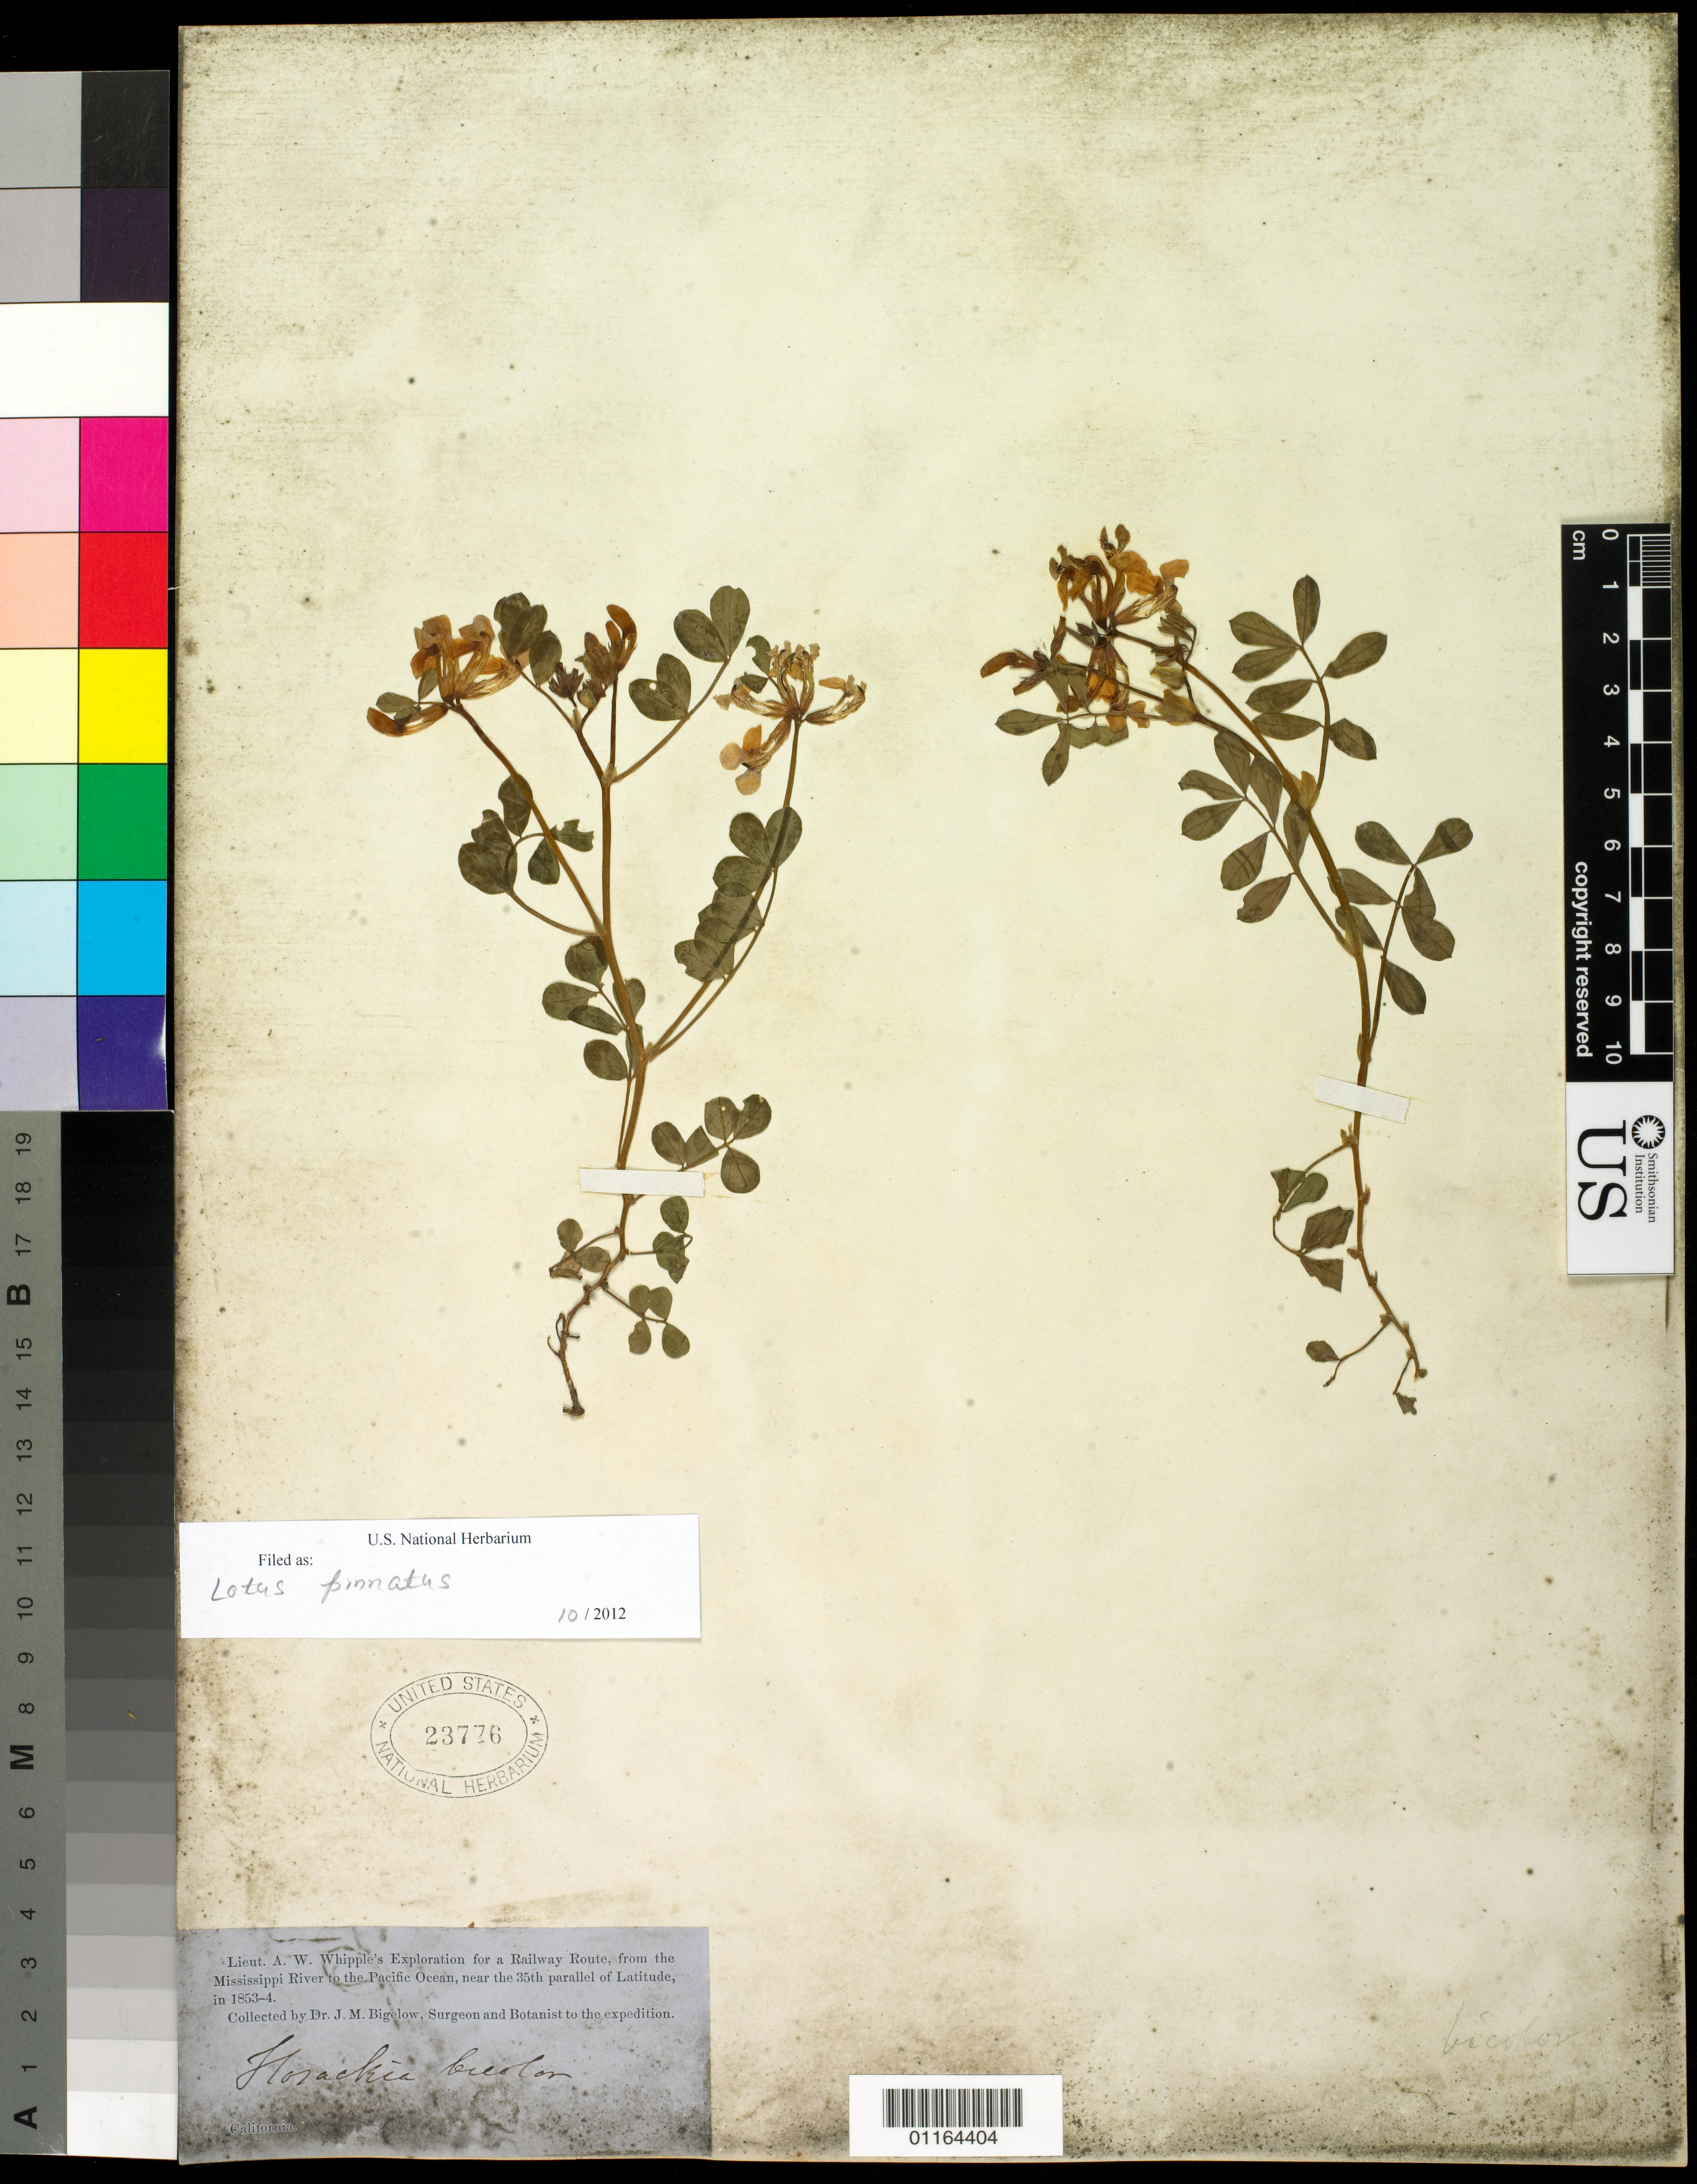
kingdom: Plantae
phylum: Tracheophyta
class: Magnoliopsida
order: Fabales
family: Fabaceae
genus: Hosackia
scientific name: Hosackia pinnata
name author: (Hook.) Abrams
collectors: J. M. Bigelow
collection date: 1853/1854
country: United States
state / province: California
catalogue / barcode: US 23776